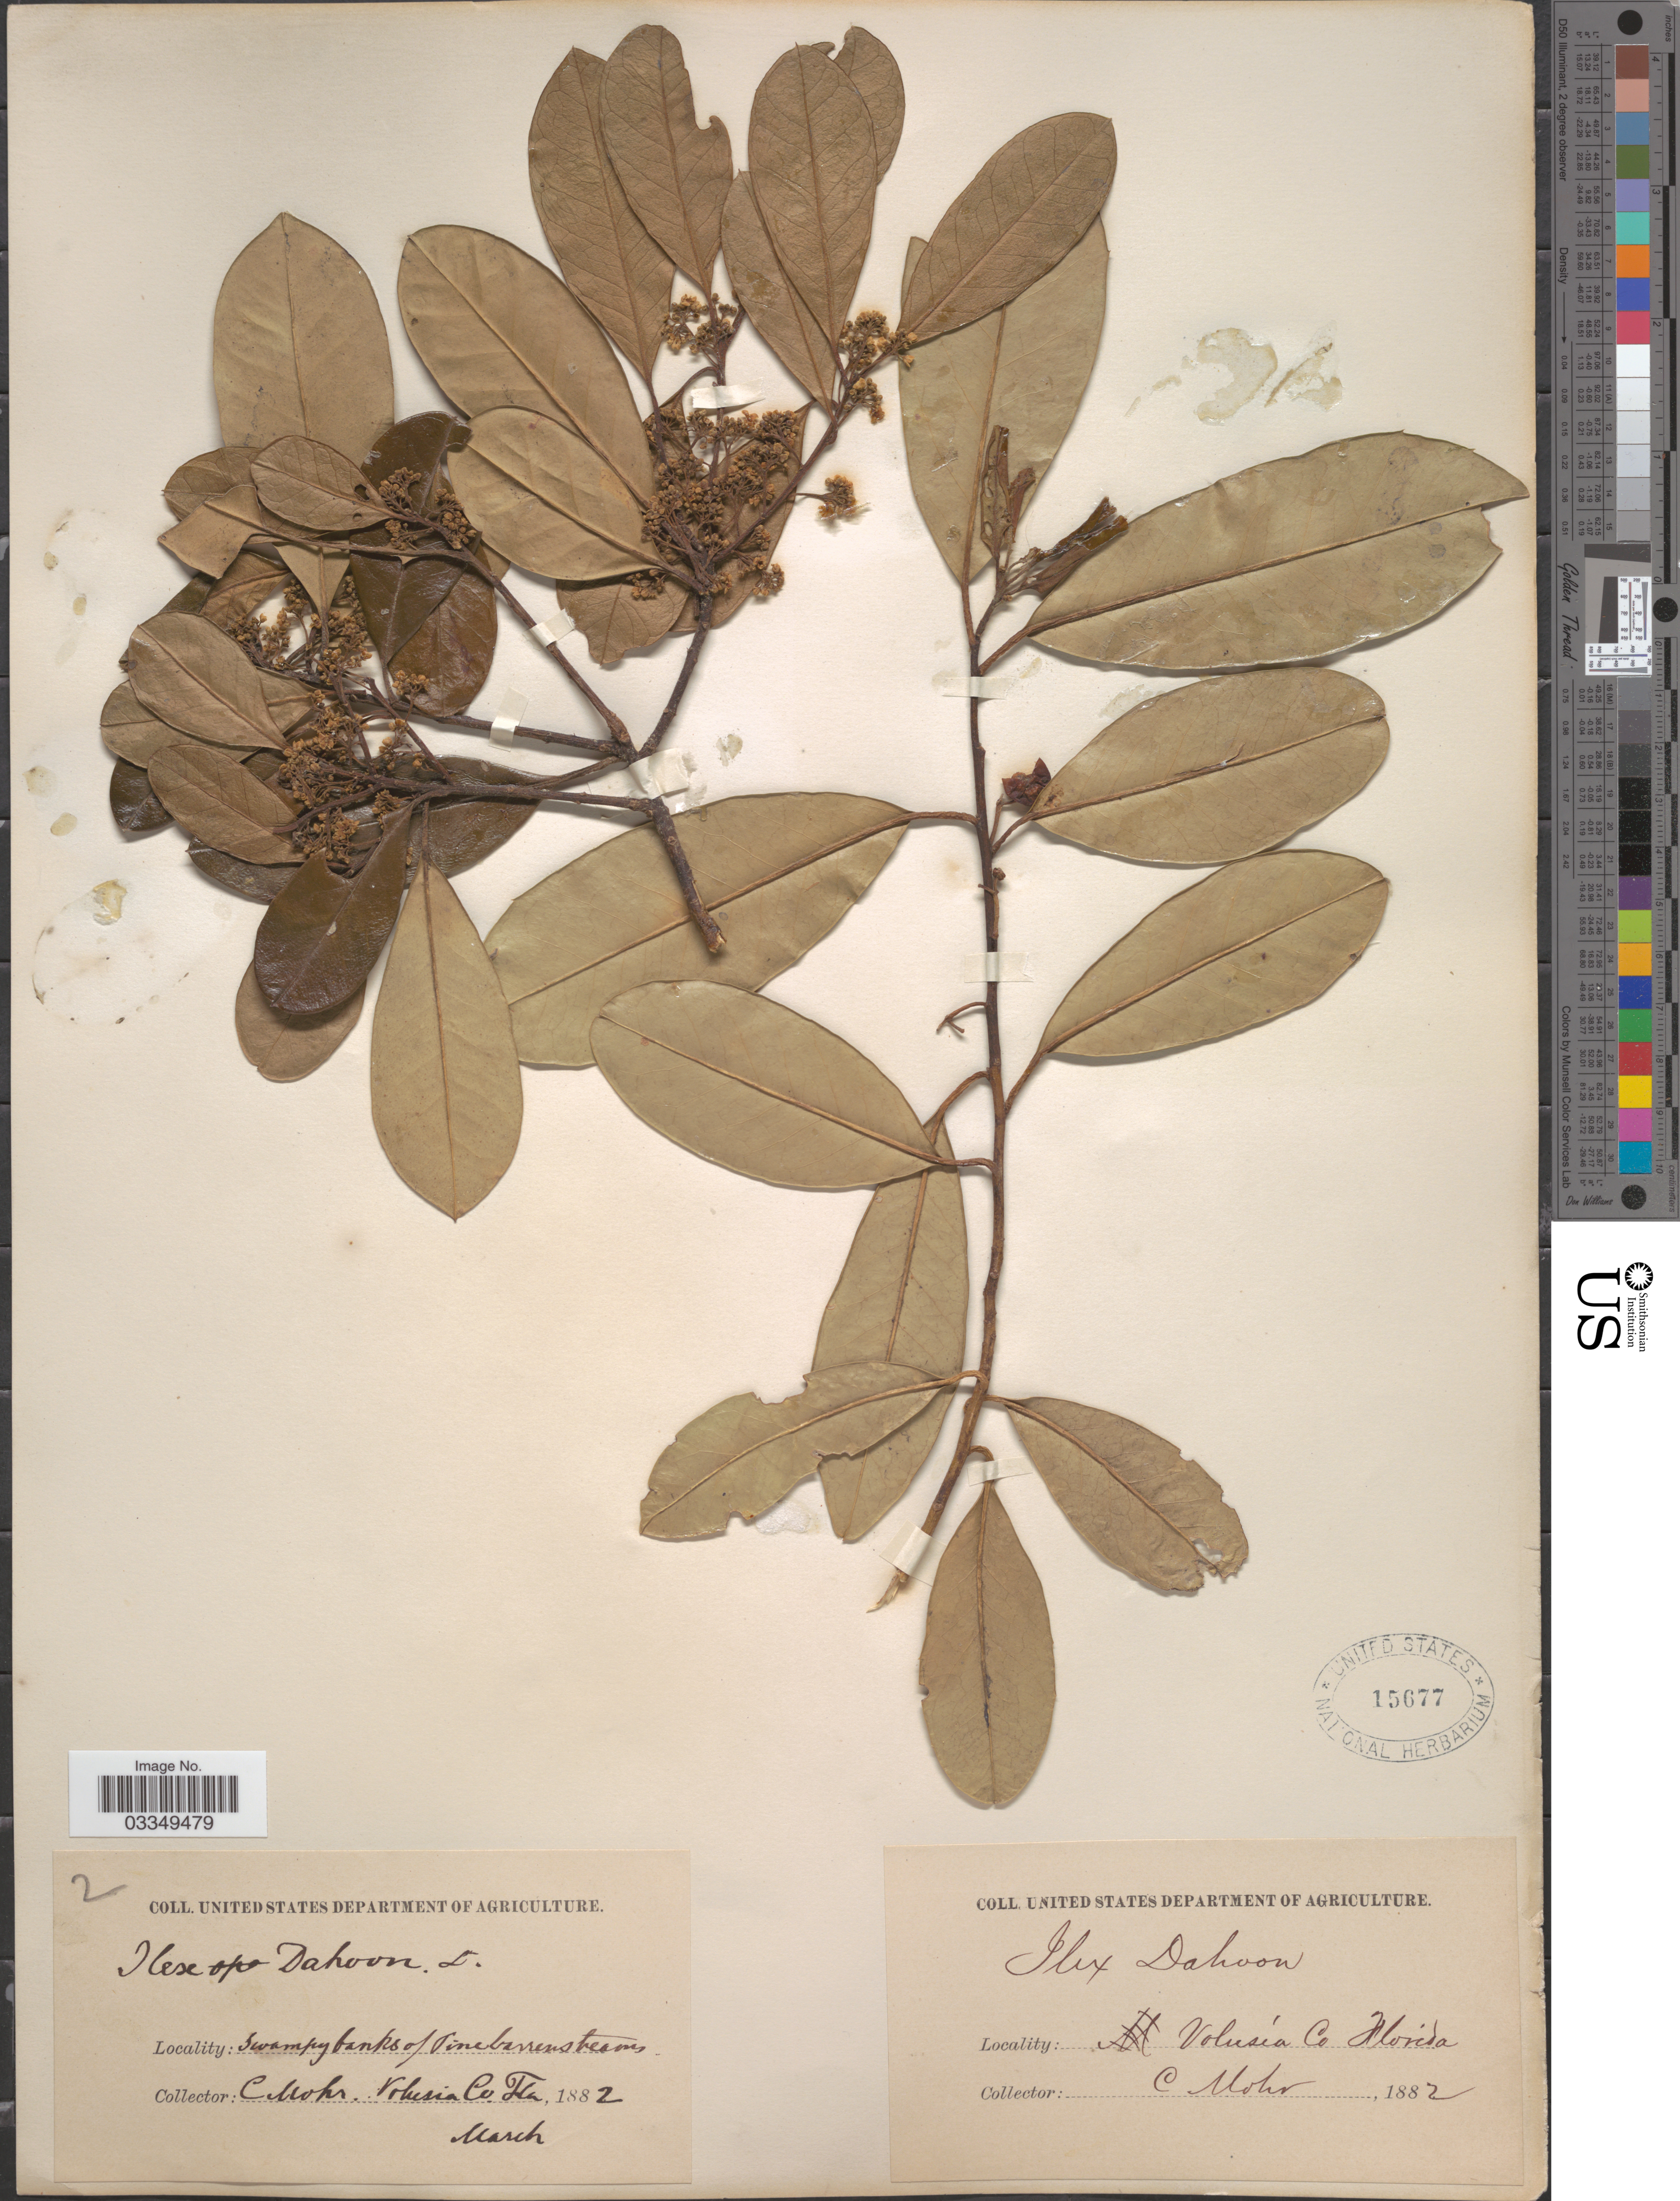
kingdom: Plantae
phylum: Tracheophyta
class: Magnoliopsida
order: Aquifoliales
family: Aquifoliaceae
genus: Ilex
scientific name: Ilex cassine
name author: L.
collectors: C. T. Mohr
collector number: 2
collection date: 1882-03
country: United States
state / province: Florida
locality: Volusia Co.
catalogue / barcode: US 15677